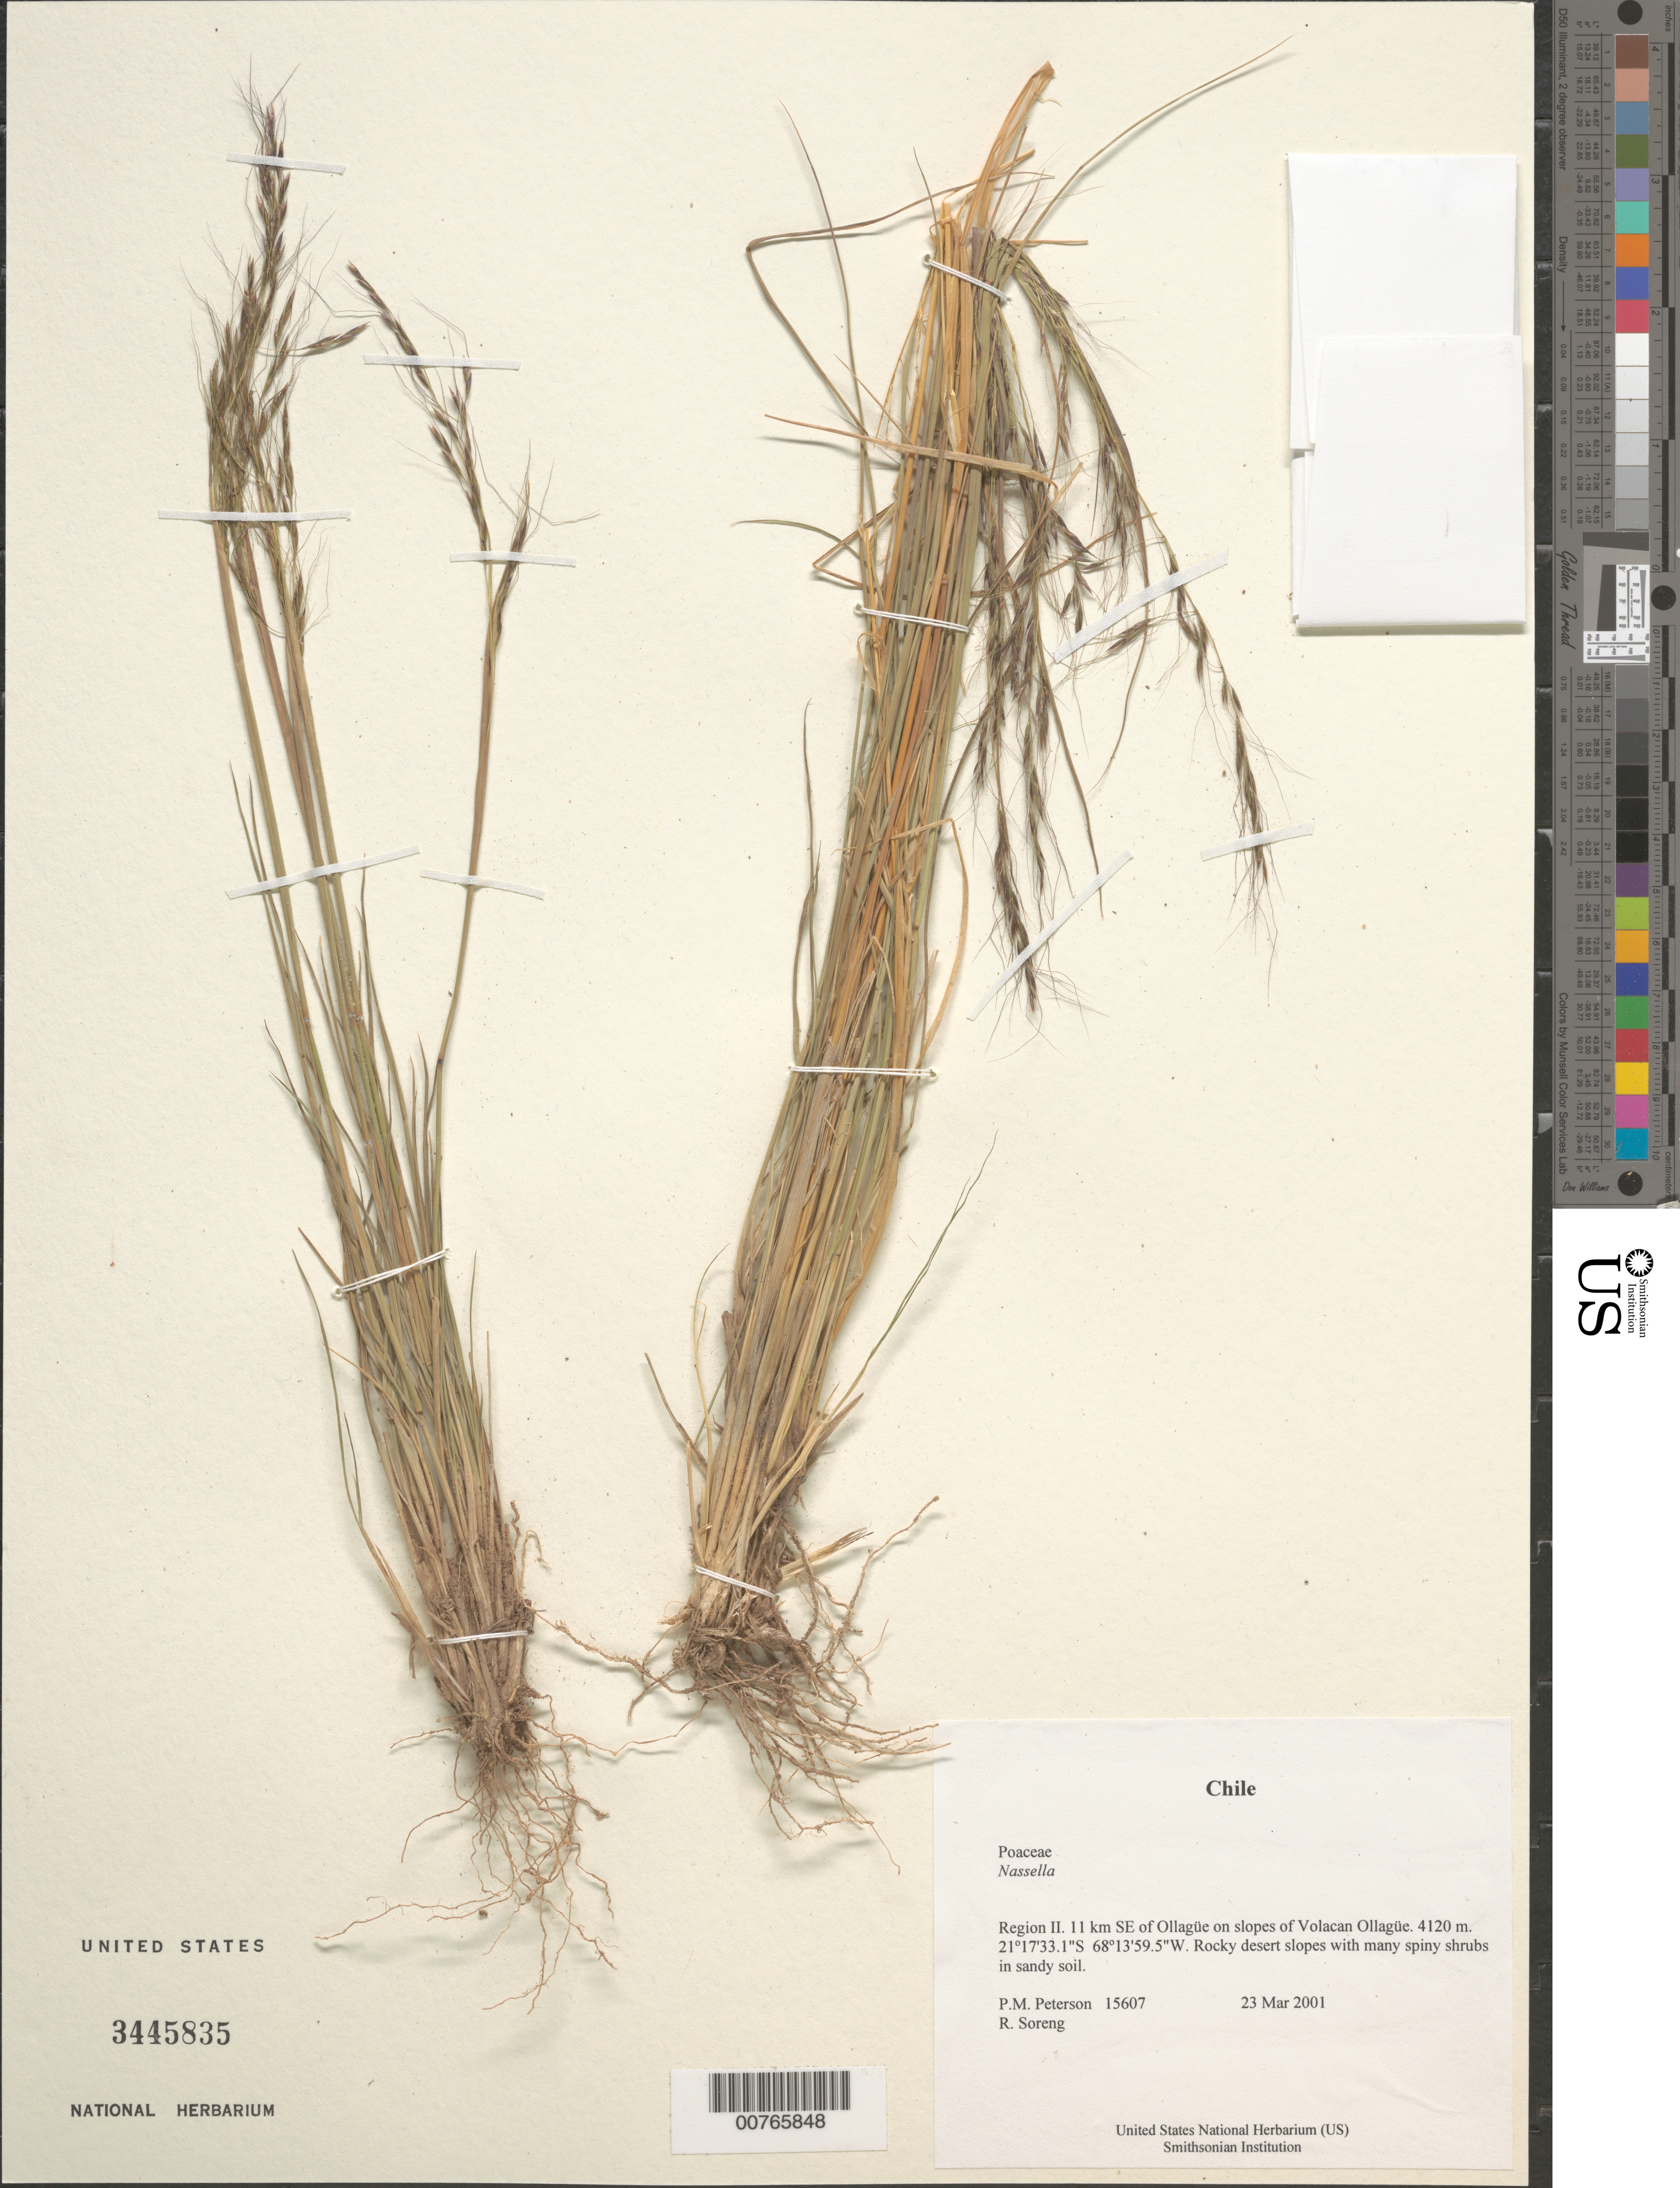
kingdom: Plantae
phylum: Tracheophyta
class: Liliopsida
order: Poales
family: Poaceae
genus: Nassella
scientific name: Nassella rupestris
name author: (Phil.) A.M. Torres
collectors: P. M. Peterson & R. J. Soreng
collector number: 15607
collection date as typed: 23 Mar 2001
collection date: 2001-03-23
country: Chile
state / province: Antofagasta (II)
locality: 11 km SE of Ollagüe on slopes of Volacan Ollagüe.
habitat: Rocky desert slopes with many spiny shrubs in sandy soil.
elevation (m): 4120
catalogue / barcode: US 3445835